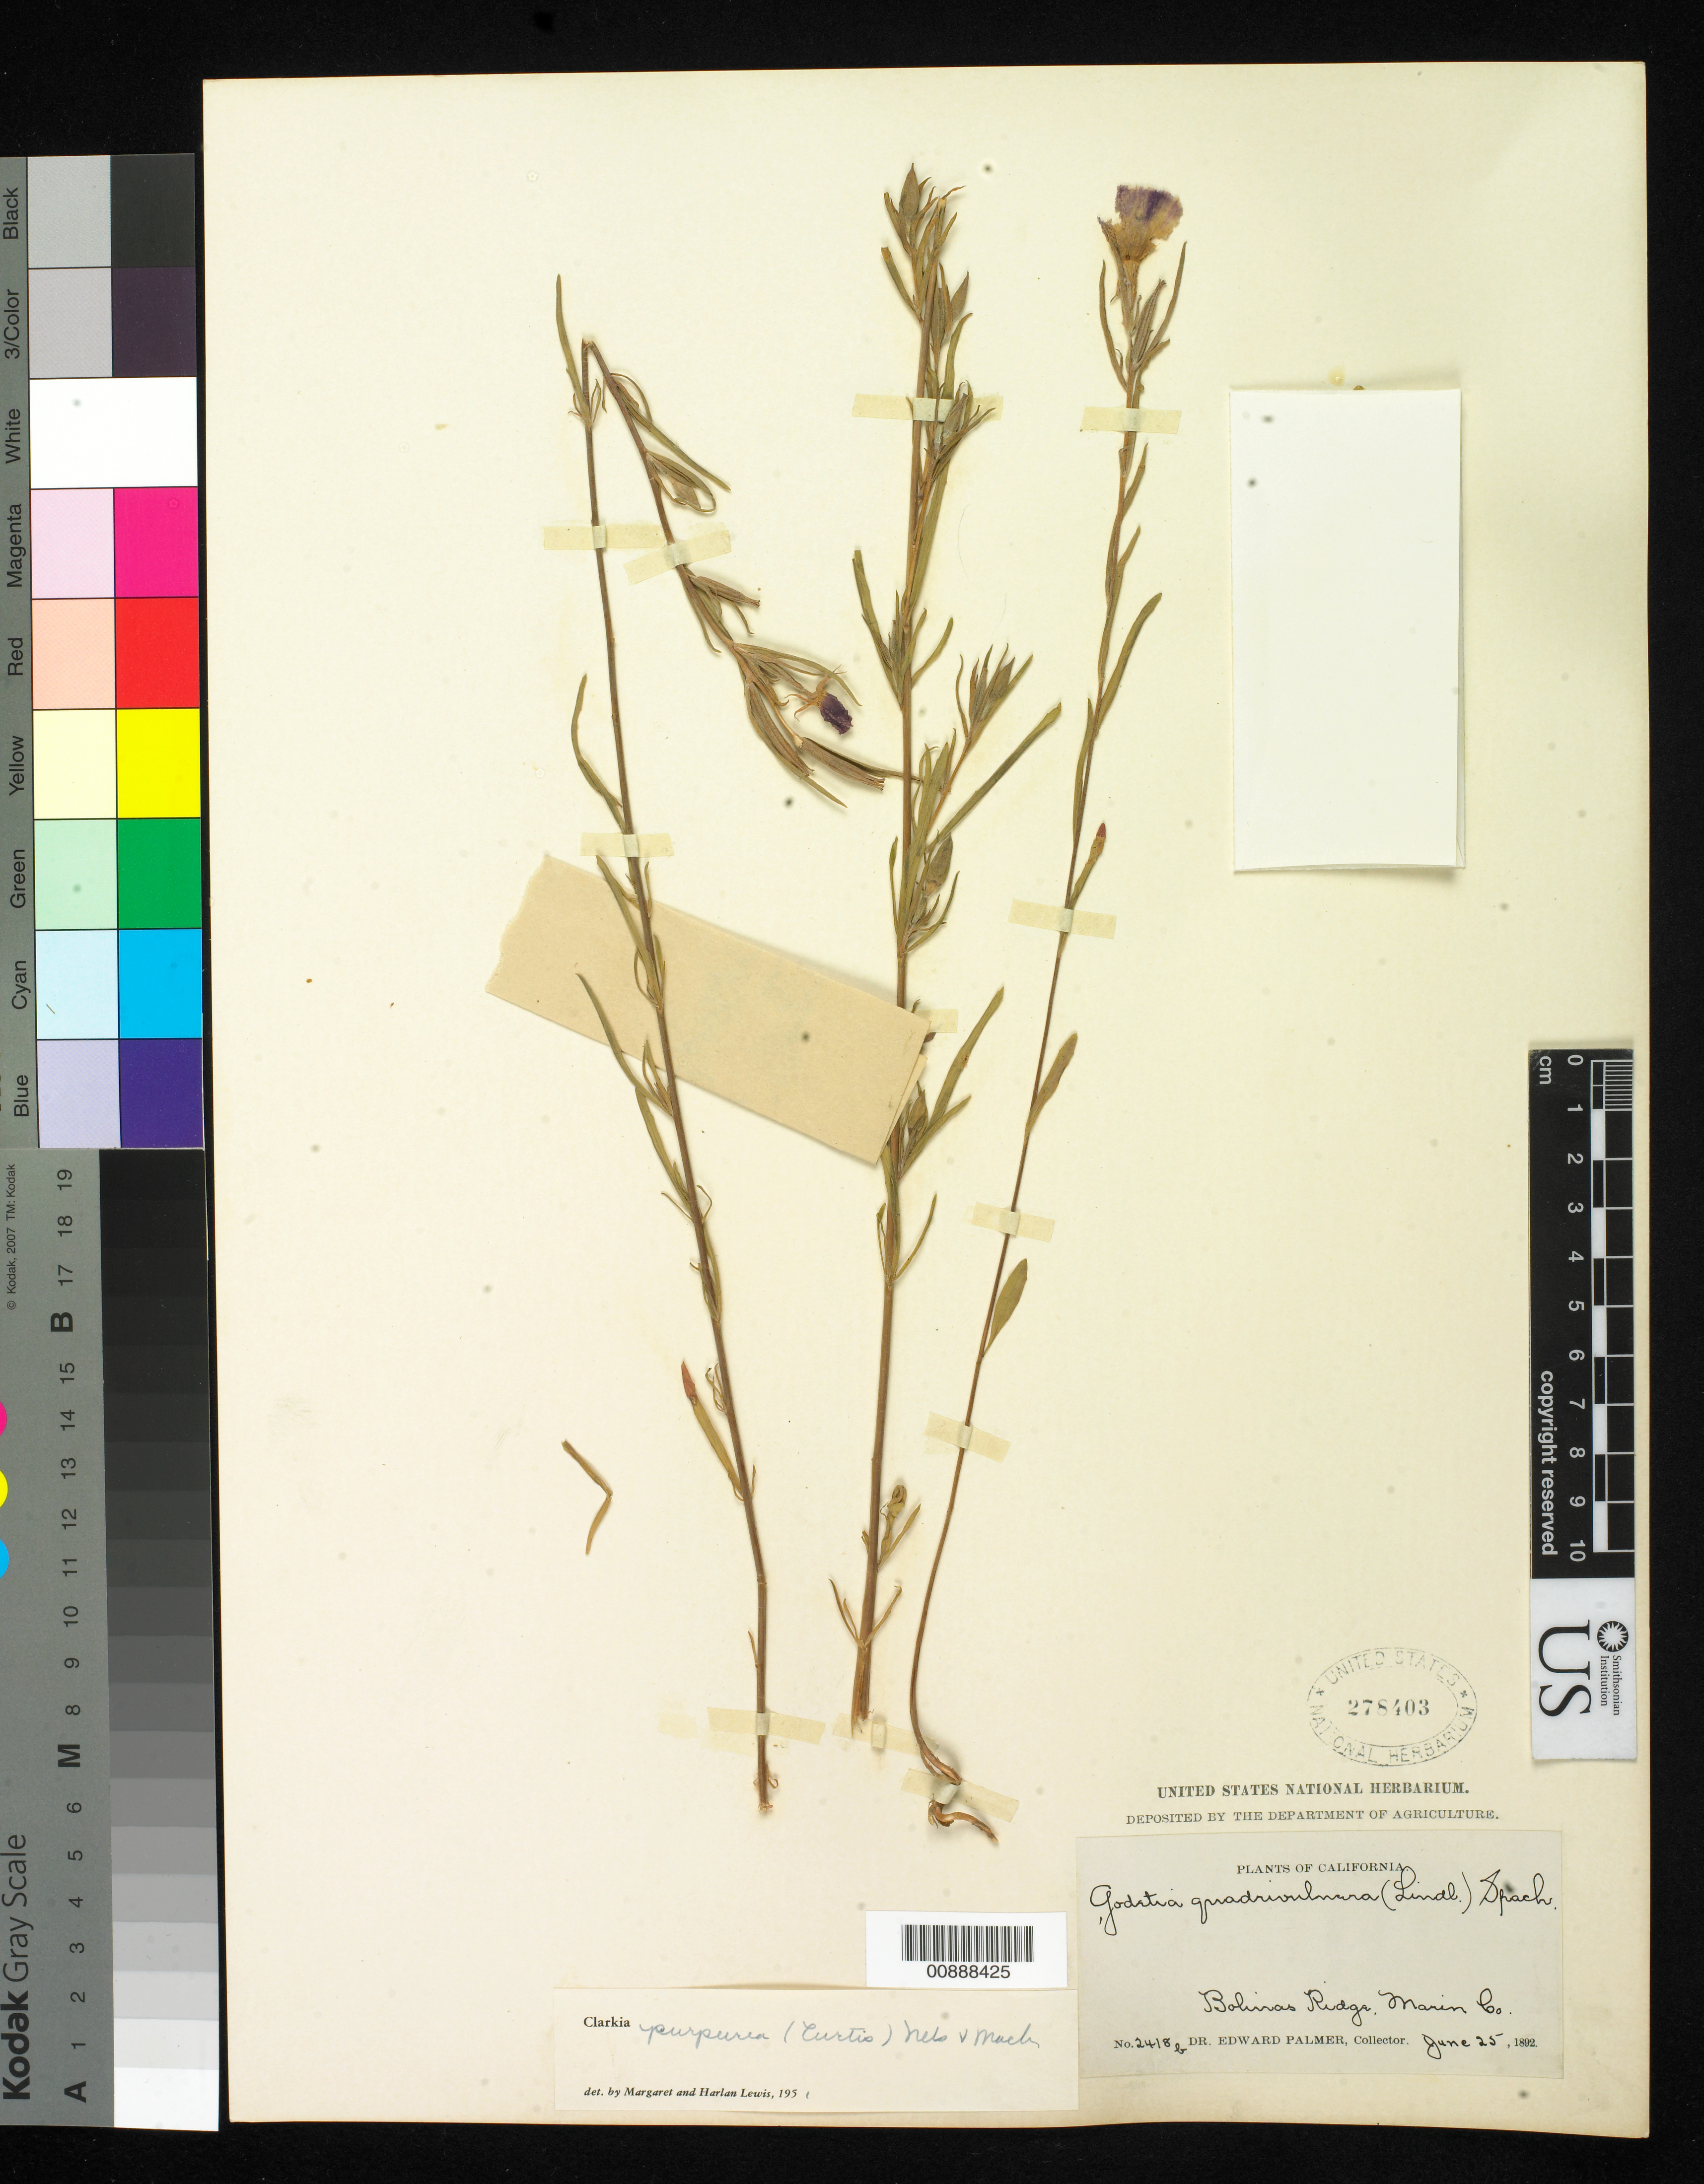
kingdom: Plantae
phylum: Tracheophyta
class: Magnoliopsida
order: Myrtales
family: Onagraceae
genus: Clarkia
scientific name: Clarkia purpurea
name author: (Curtis) A. Nelson & J.F. Macbr.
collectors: E. Palmer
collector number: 2418 b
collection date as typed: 25 Jun 1892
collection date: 1892-06-25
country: United States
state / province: California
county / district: Marin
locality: Bolinas Ridge, Marin County, California.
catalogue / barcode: US 278403